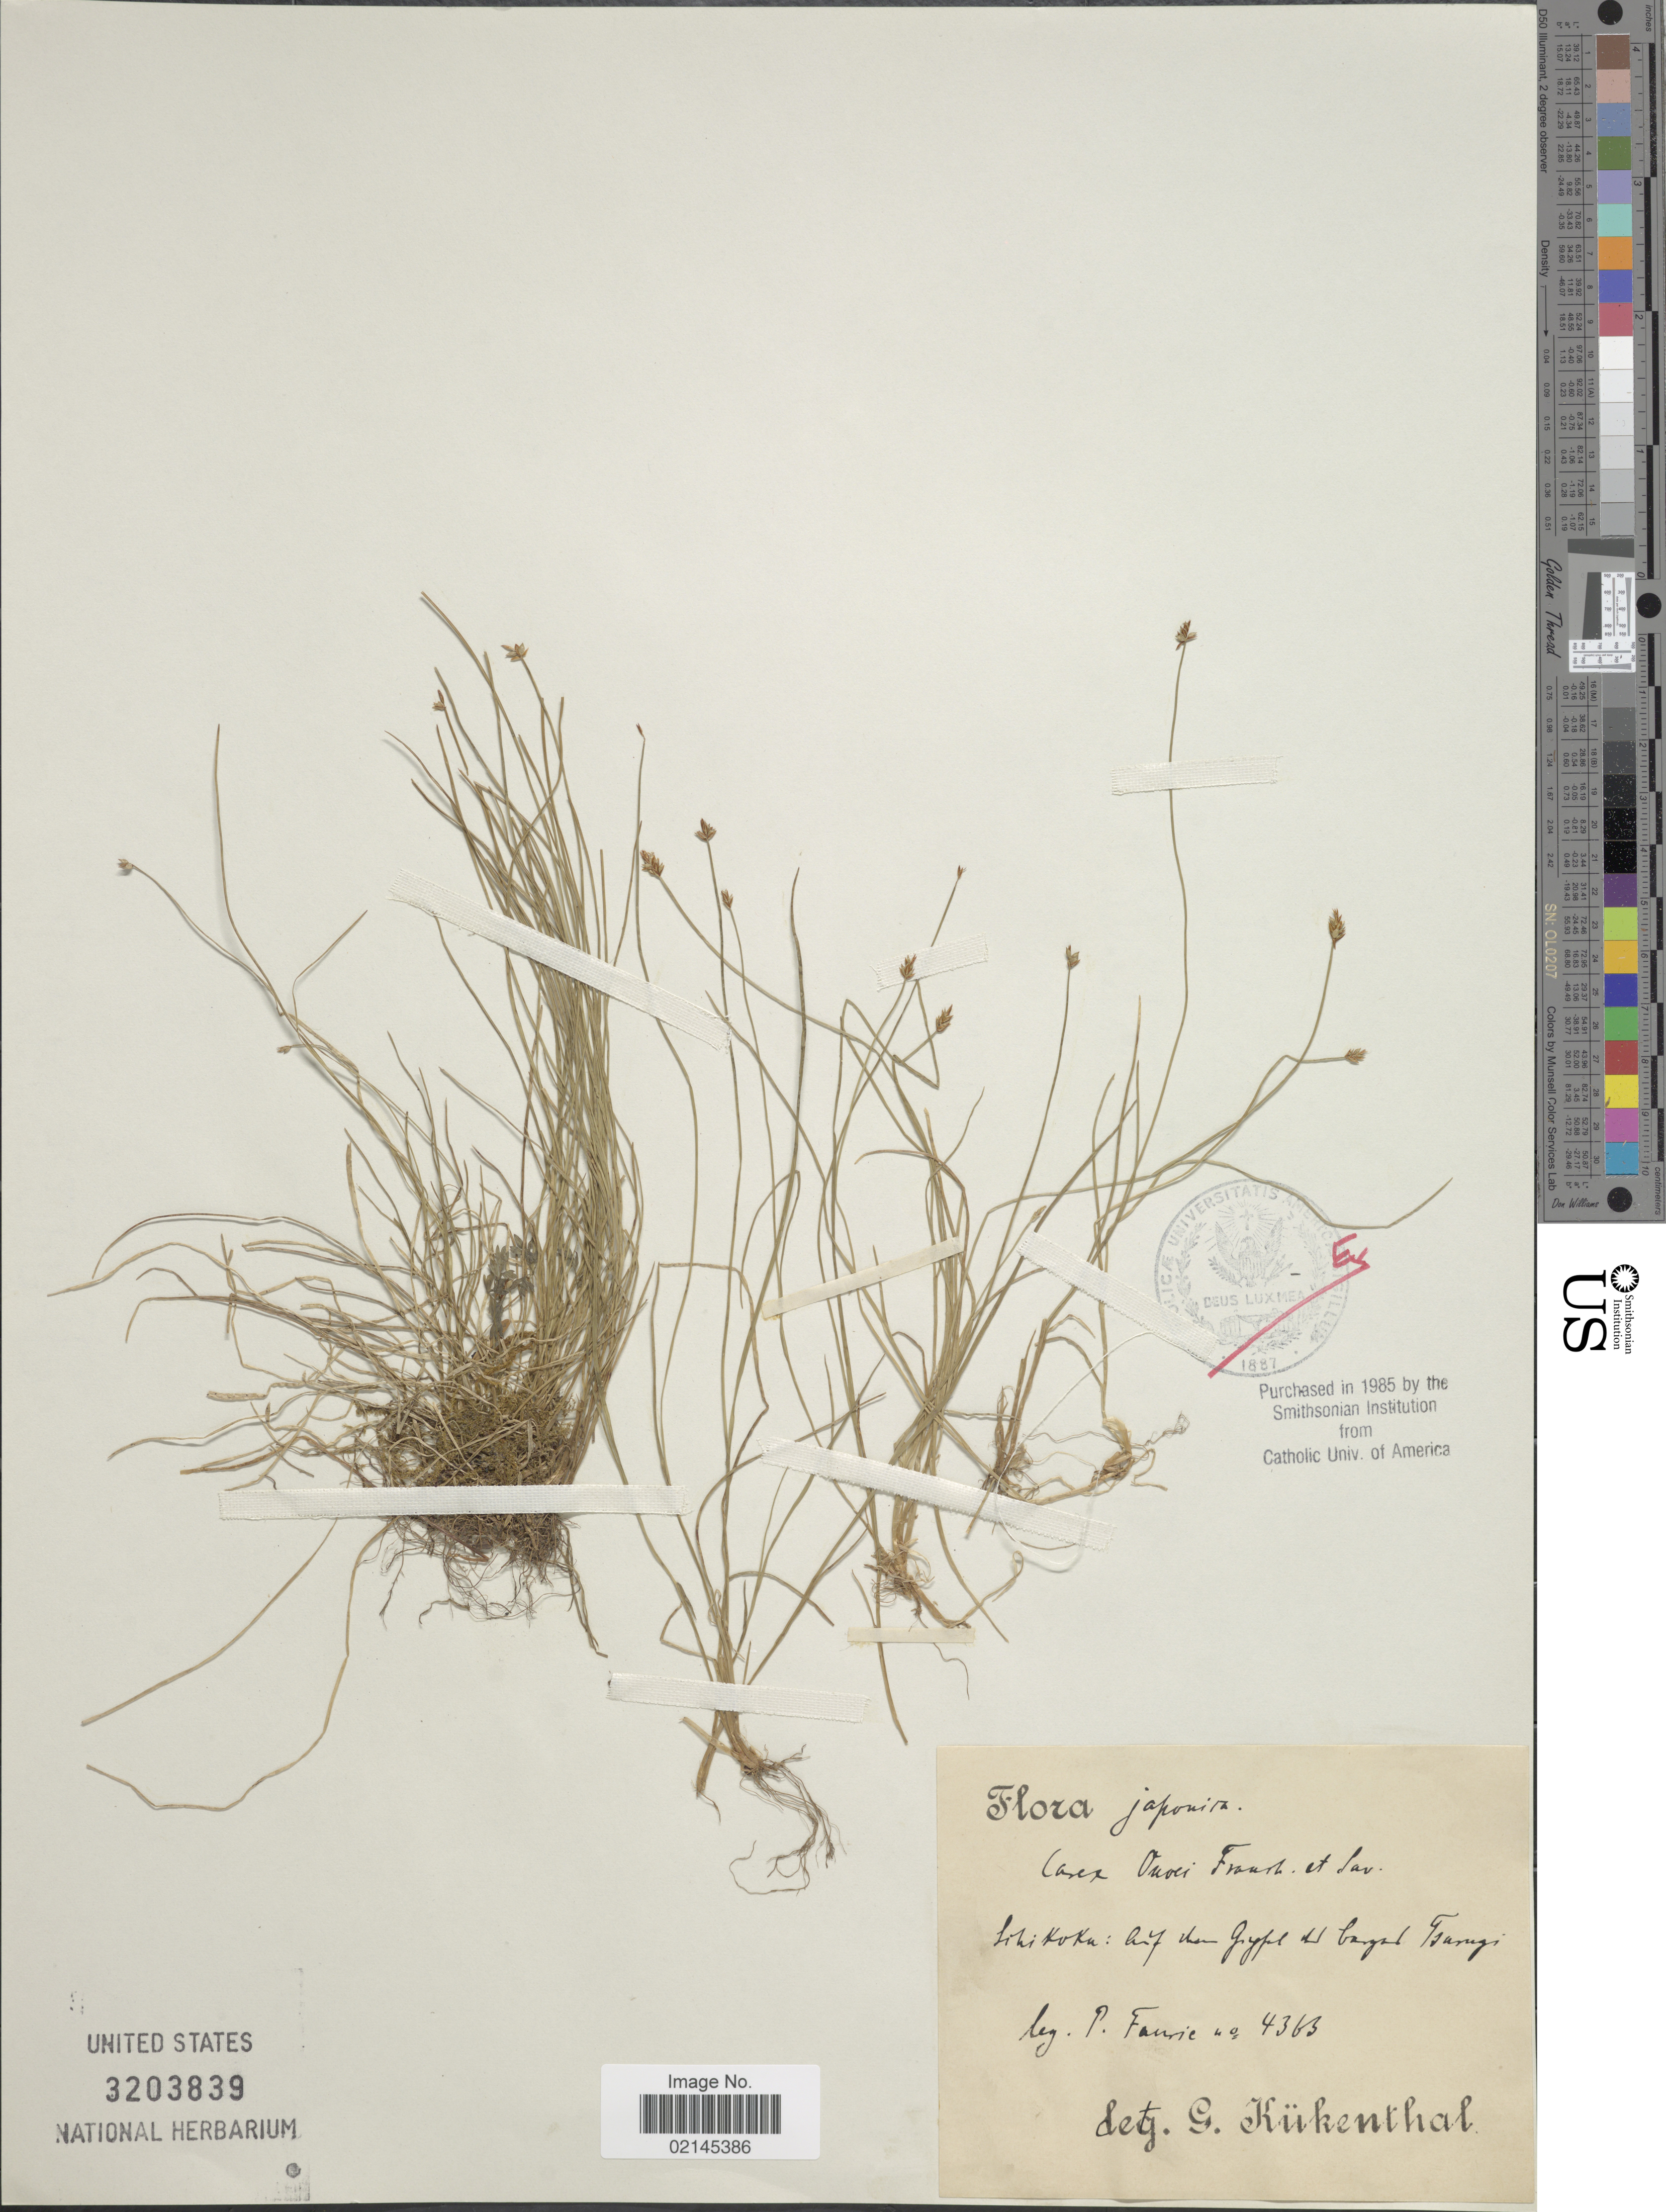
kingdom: Plantae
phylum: Tracheophyta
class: Liliopsida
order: Poales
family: Cyperaceae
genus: Carex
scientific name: Carex onoei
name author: Franch. & Sav.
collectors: P. Faurie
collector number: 4363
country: Japan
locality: Japonica, Shikoku, Tsurugi.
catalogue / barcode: US 3203839